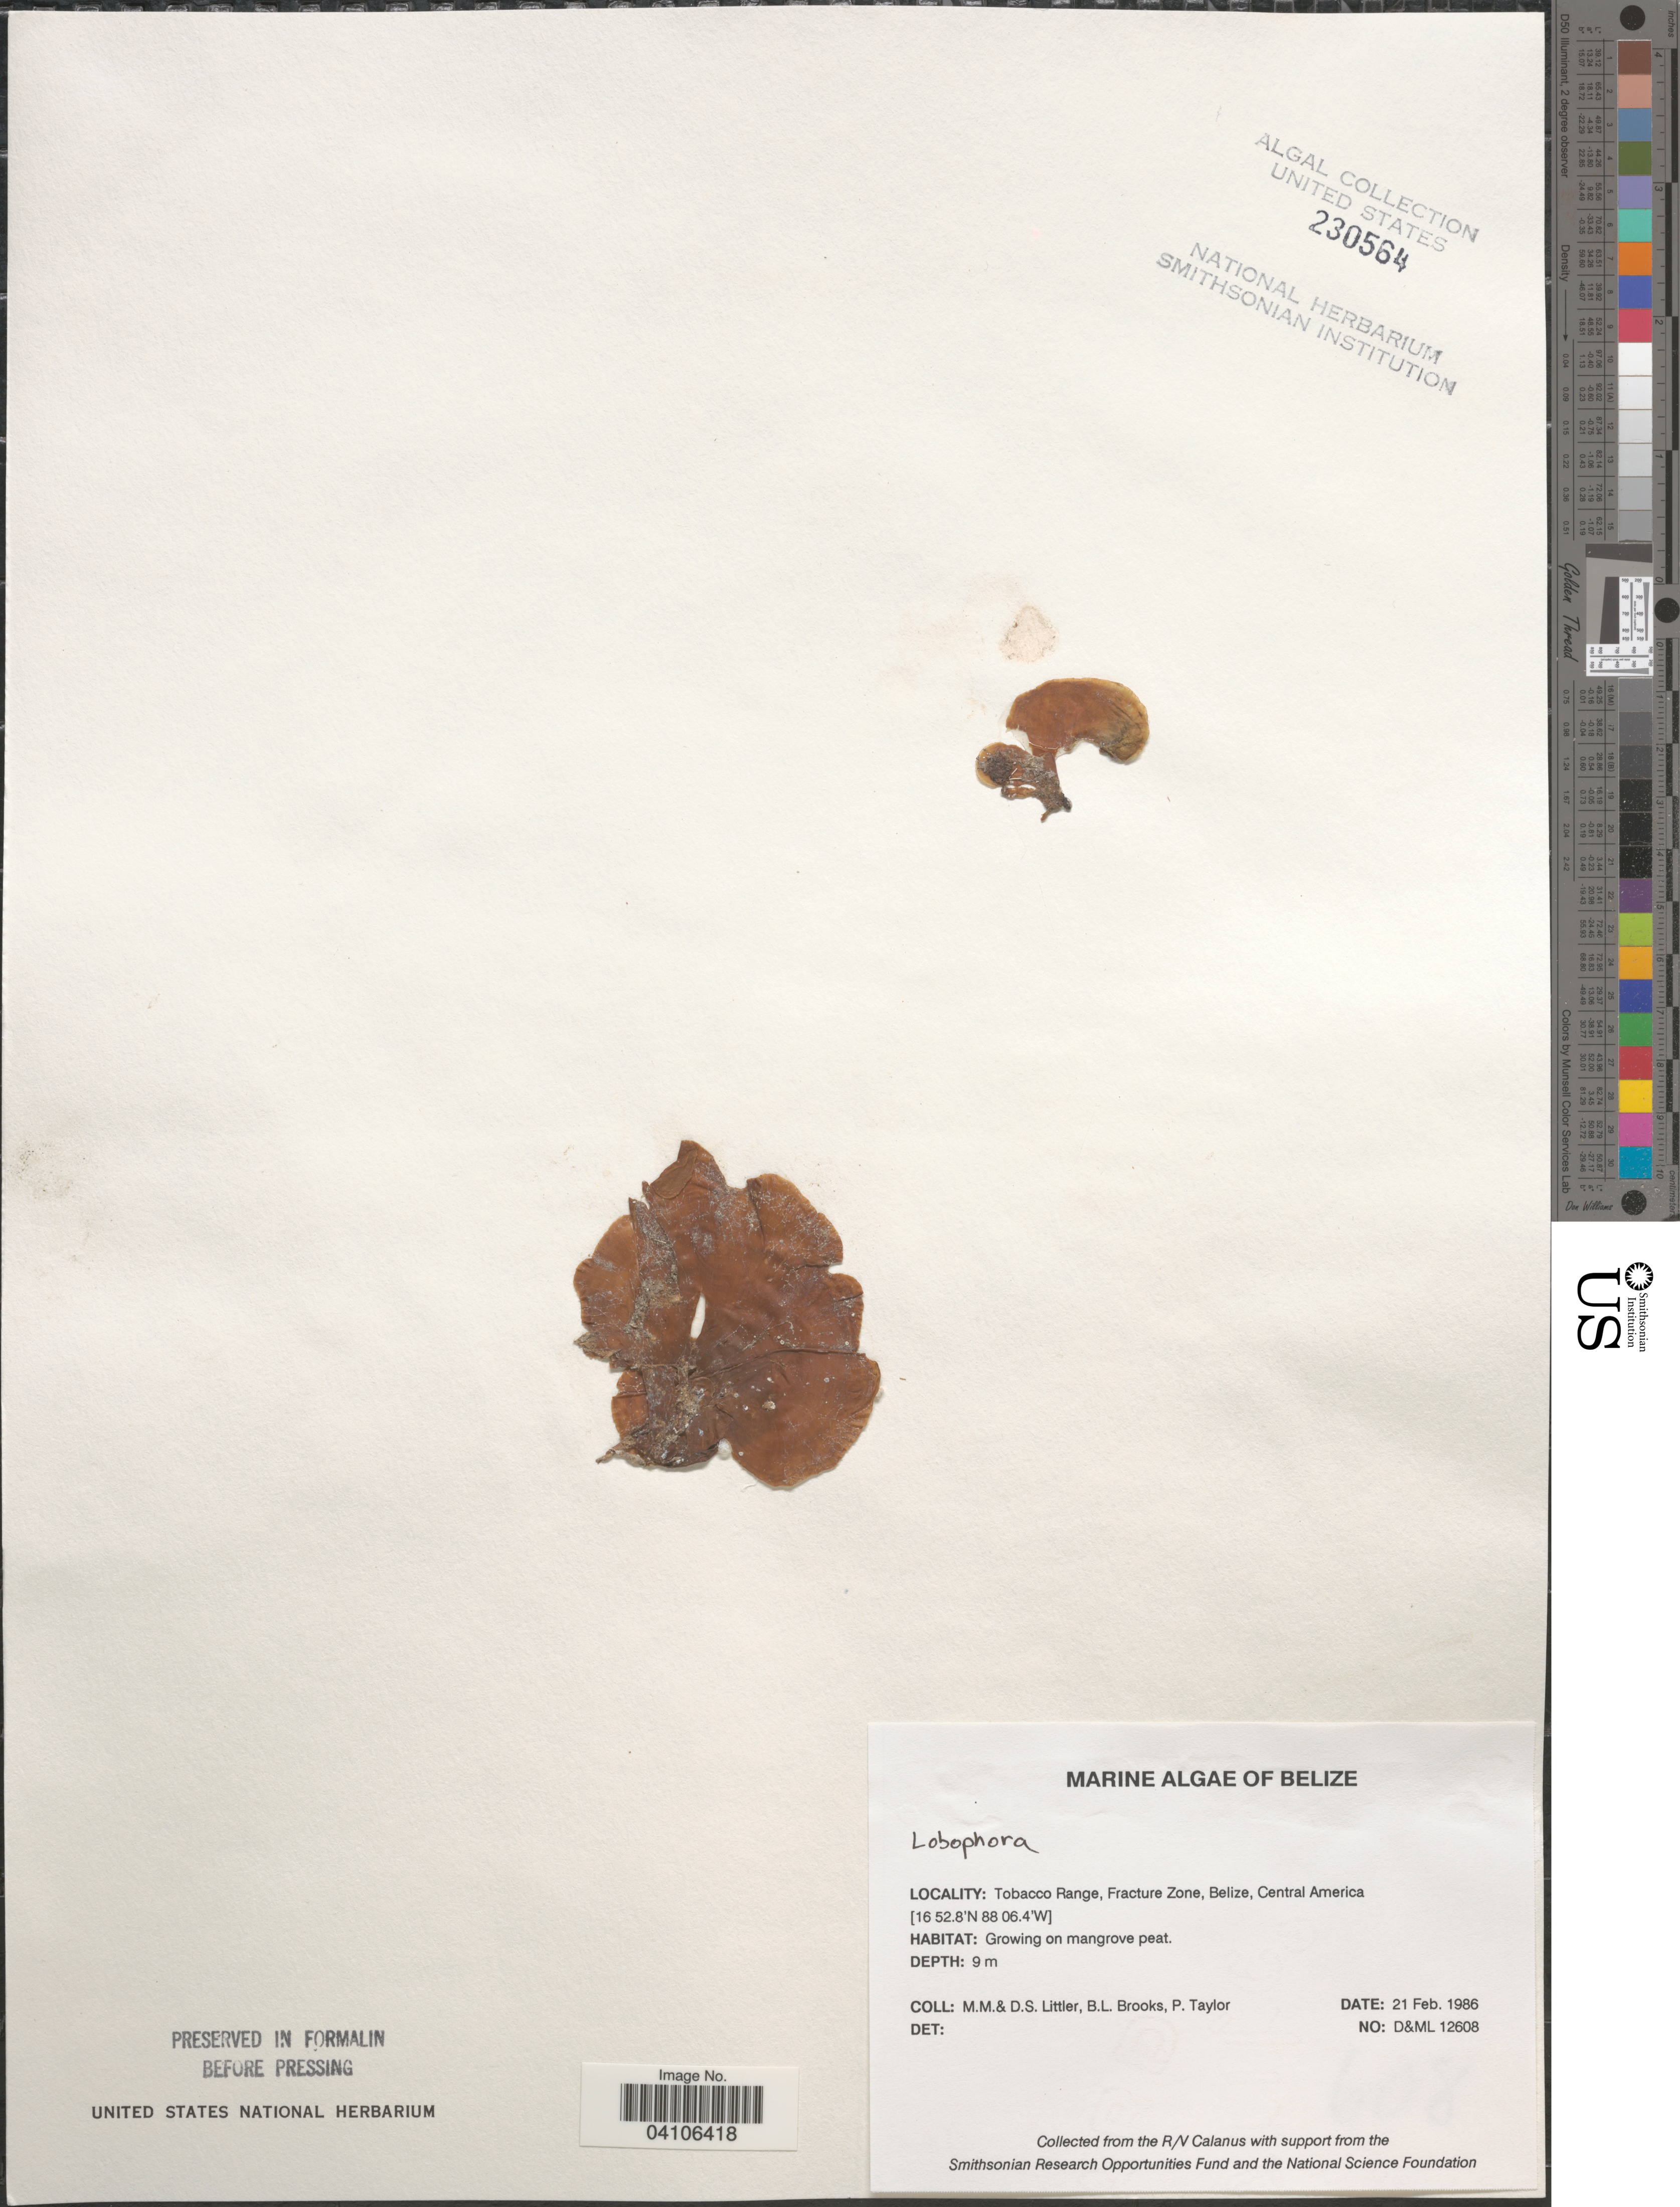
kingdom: Chromista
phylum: Ochrophyta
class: Phaeophyceae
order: Dictyotales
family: Dictyotaceae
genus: Lobophora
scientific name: Lobophora sp.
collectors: D. S. Littler, B. Brooks & P. Taylor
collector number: D&ML12608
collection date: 1986-02-21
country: Belize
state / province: Belize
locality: Tobacco Range, Fracture Zone.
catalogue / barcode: US 230564